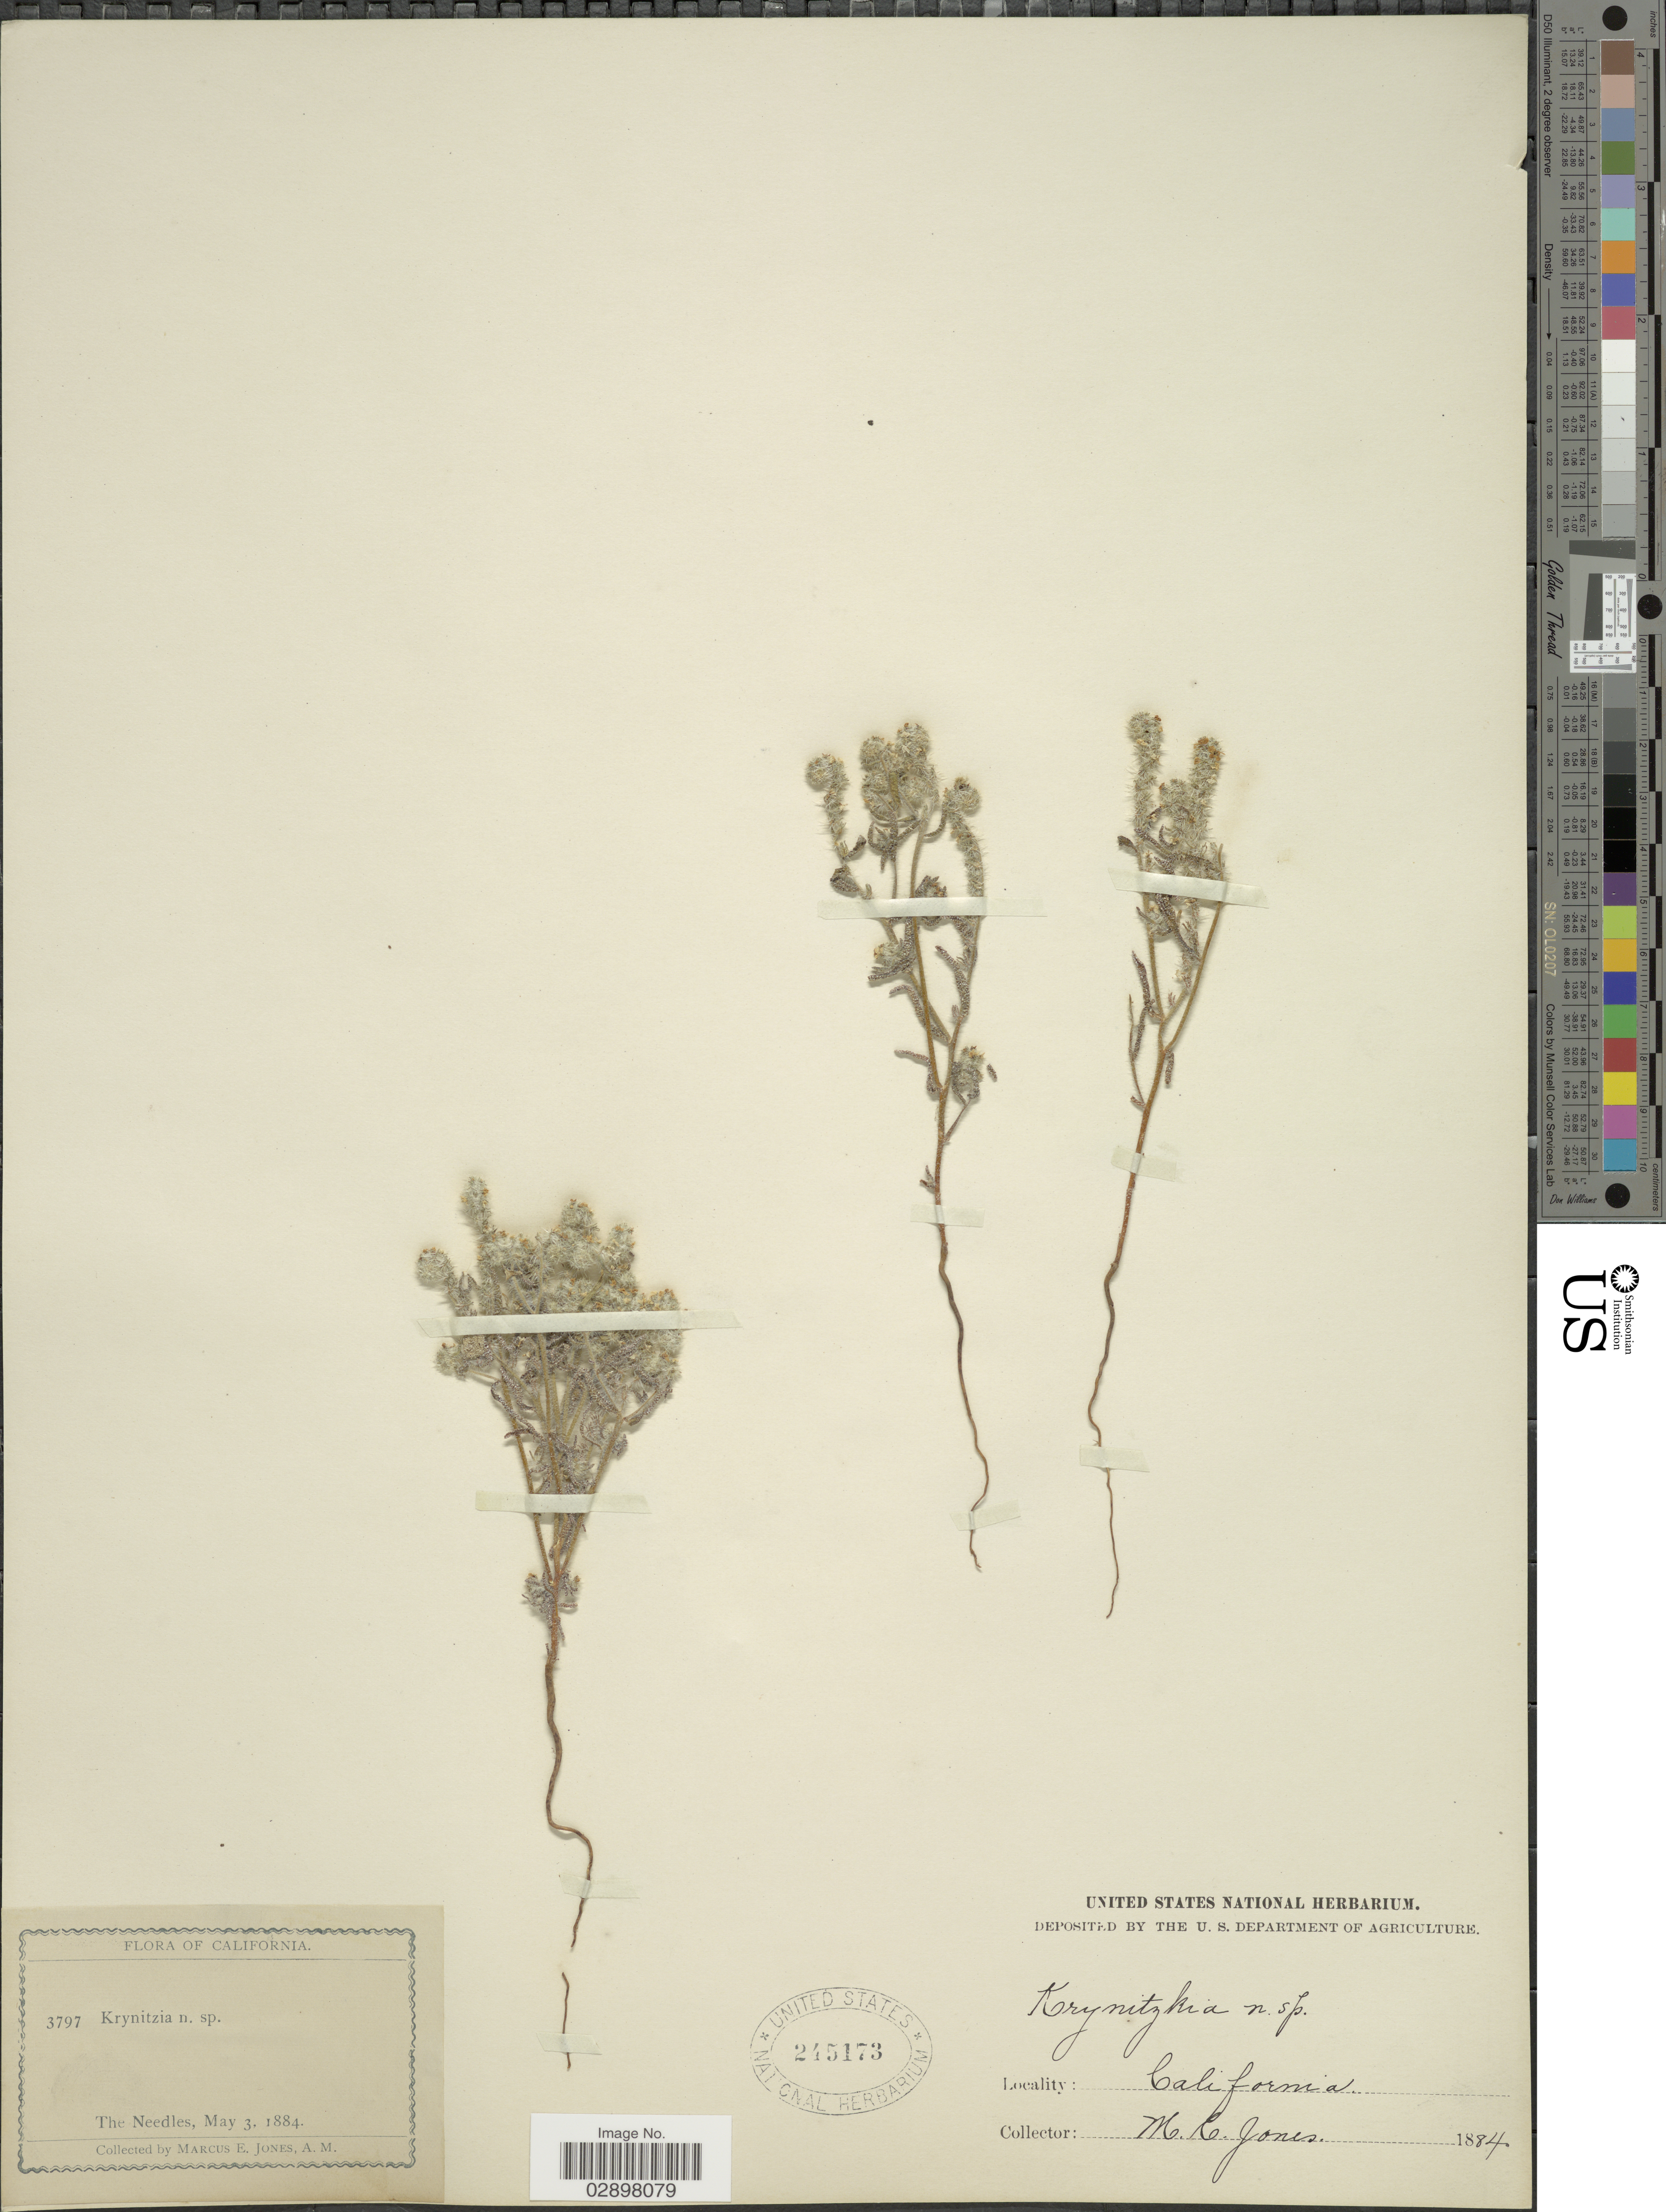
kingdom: Plantae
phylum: Tracheophyta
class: Magnoliopsida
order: Boraginales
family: Boraginaceae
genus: Cryptantha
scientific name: Cryptantha racemosa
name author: (S. Watson) Greene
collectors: M. E. Jones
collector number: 3797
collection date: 1884-05-03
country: United States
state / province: California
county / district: San Bernardino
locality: The Needles.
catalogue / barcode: US 245173